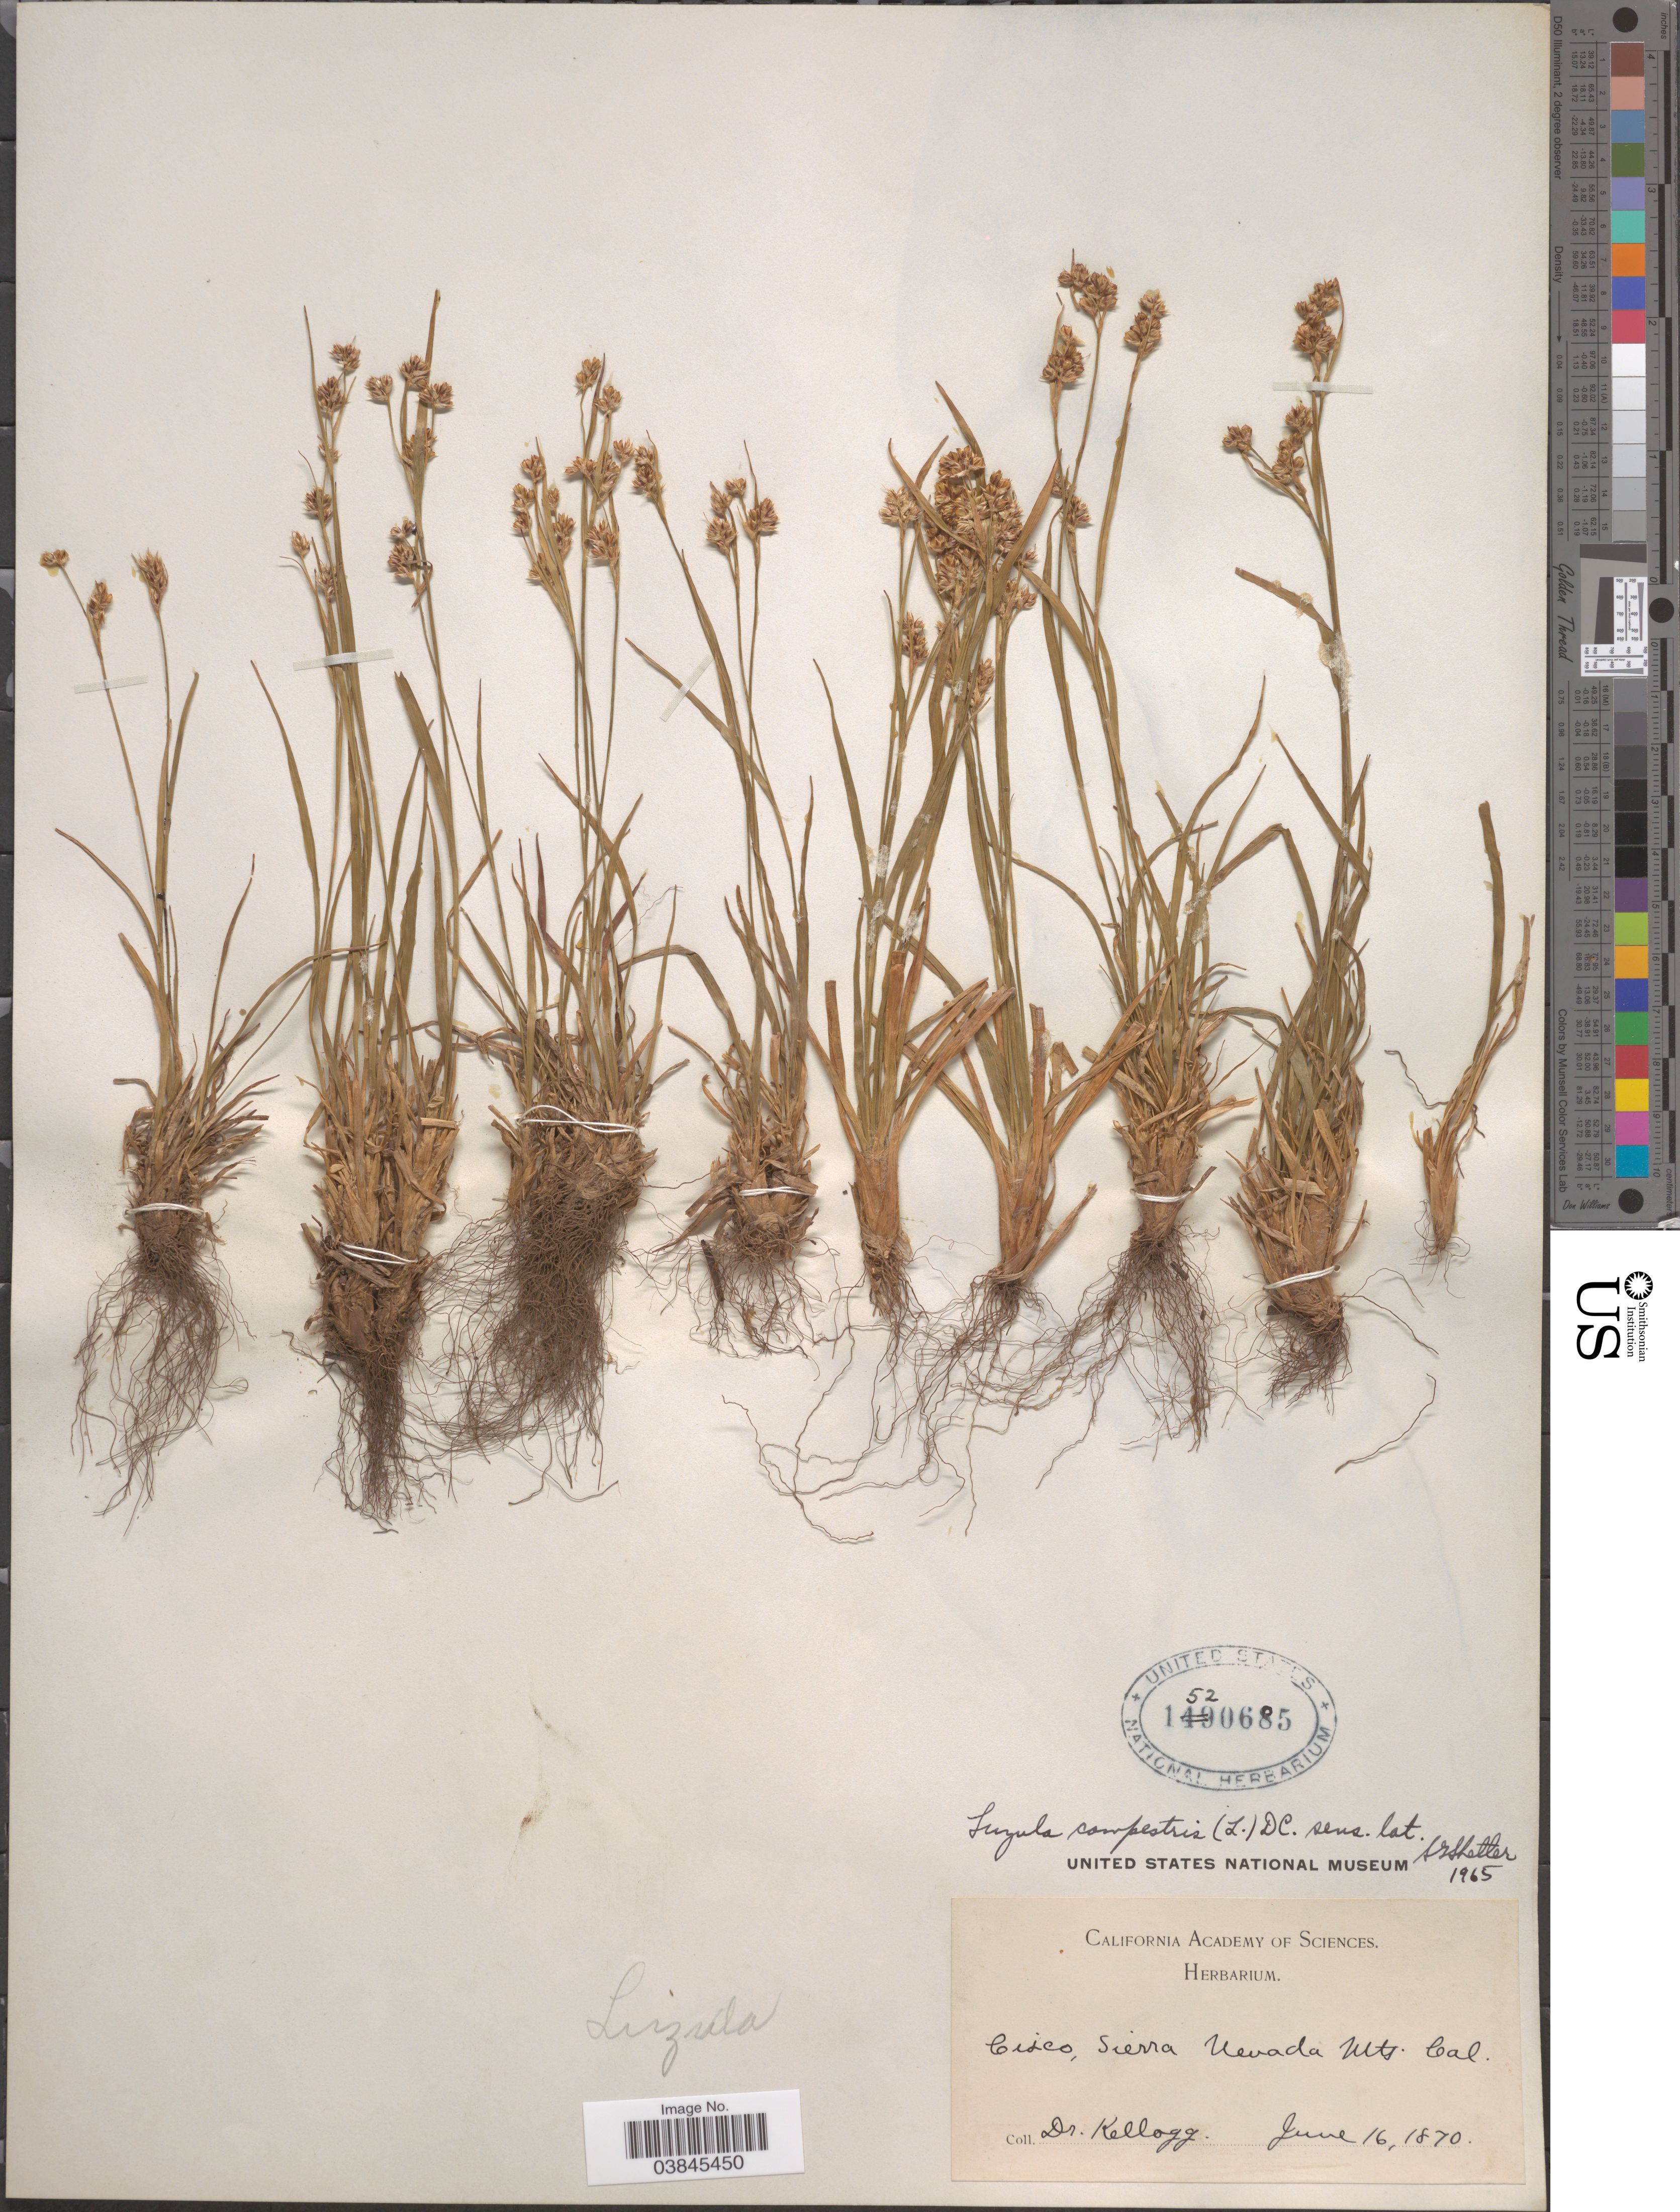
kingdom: Plantae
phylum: Tracheophyta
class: Liliopsida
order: Poales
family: Juncaceae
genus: Luzula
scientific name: Luzula campestris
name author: (L.) DC.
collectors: -- Kellogg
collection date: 1870-06-16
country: United States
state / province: California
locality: Cisco, Sierra Nevada Mts.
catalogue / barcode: US 1520685